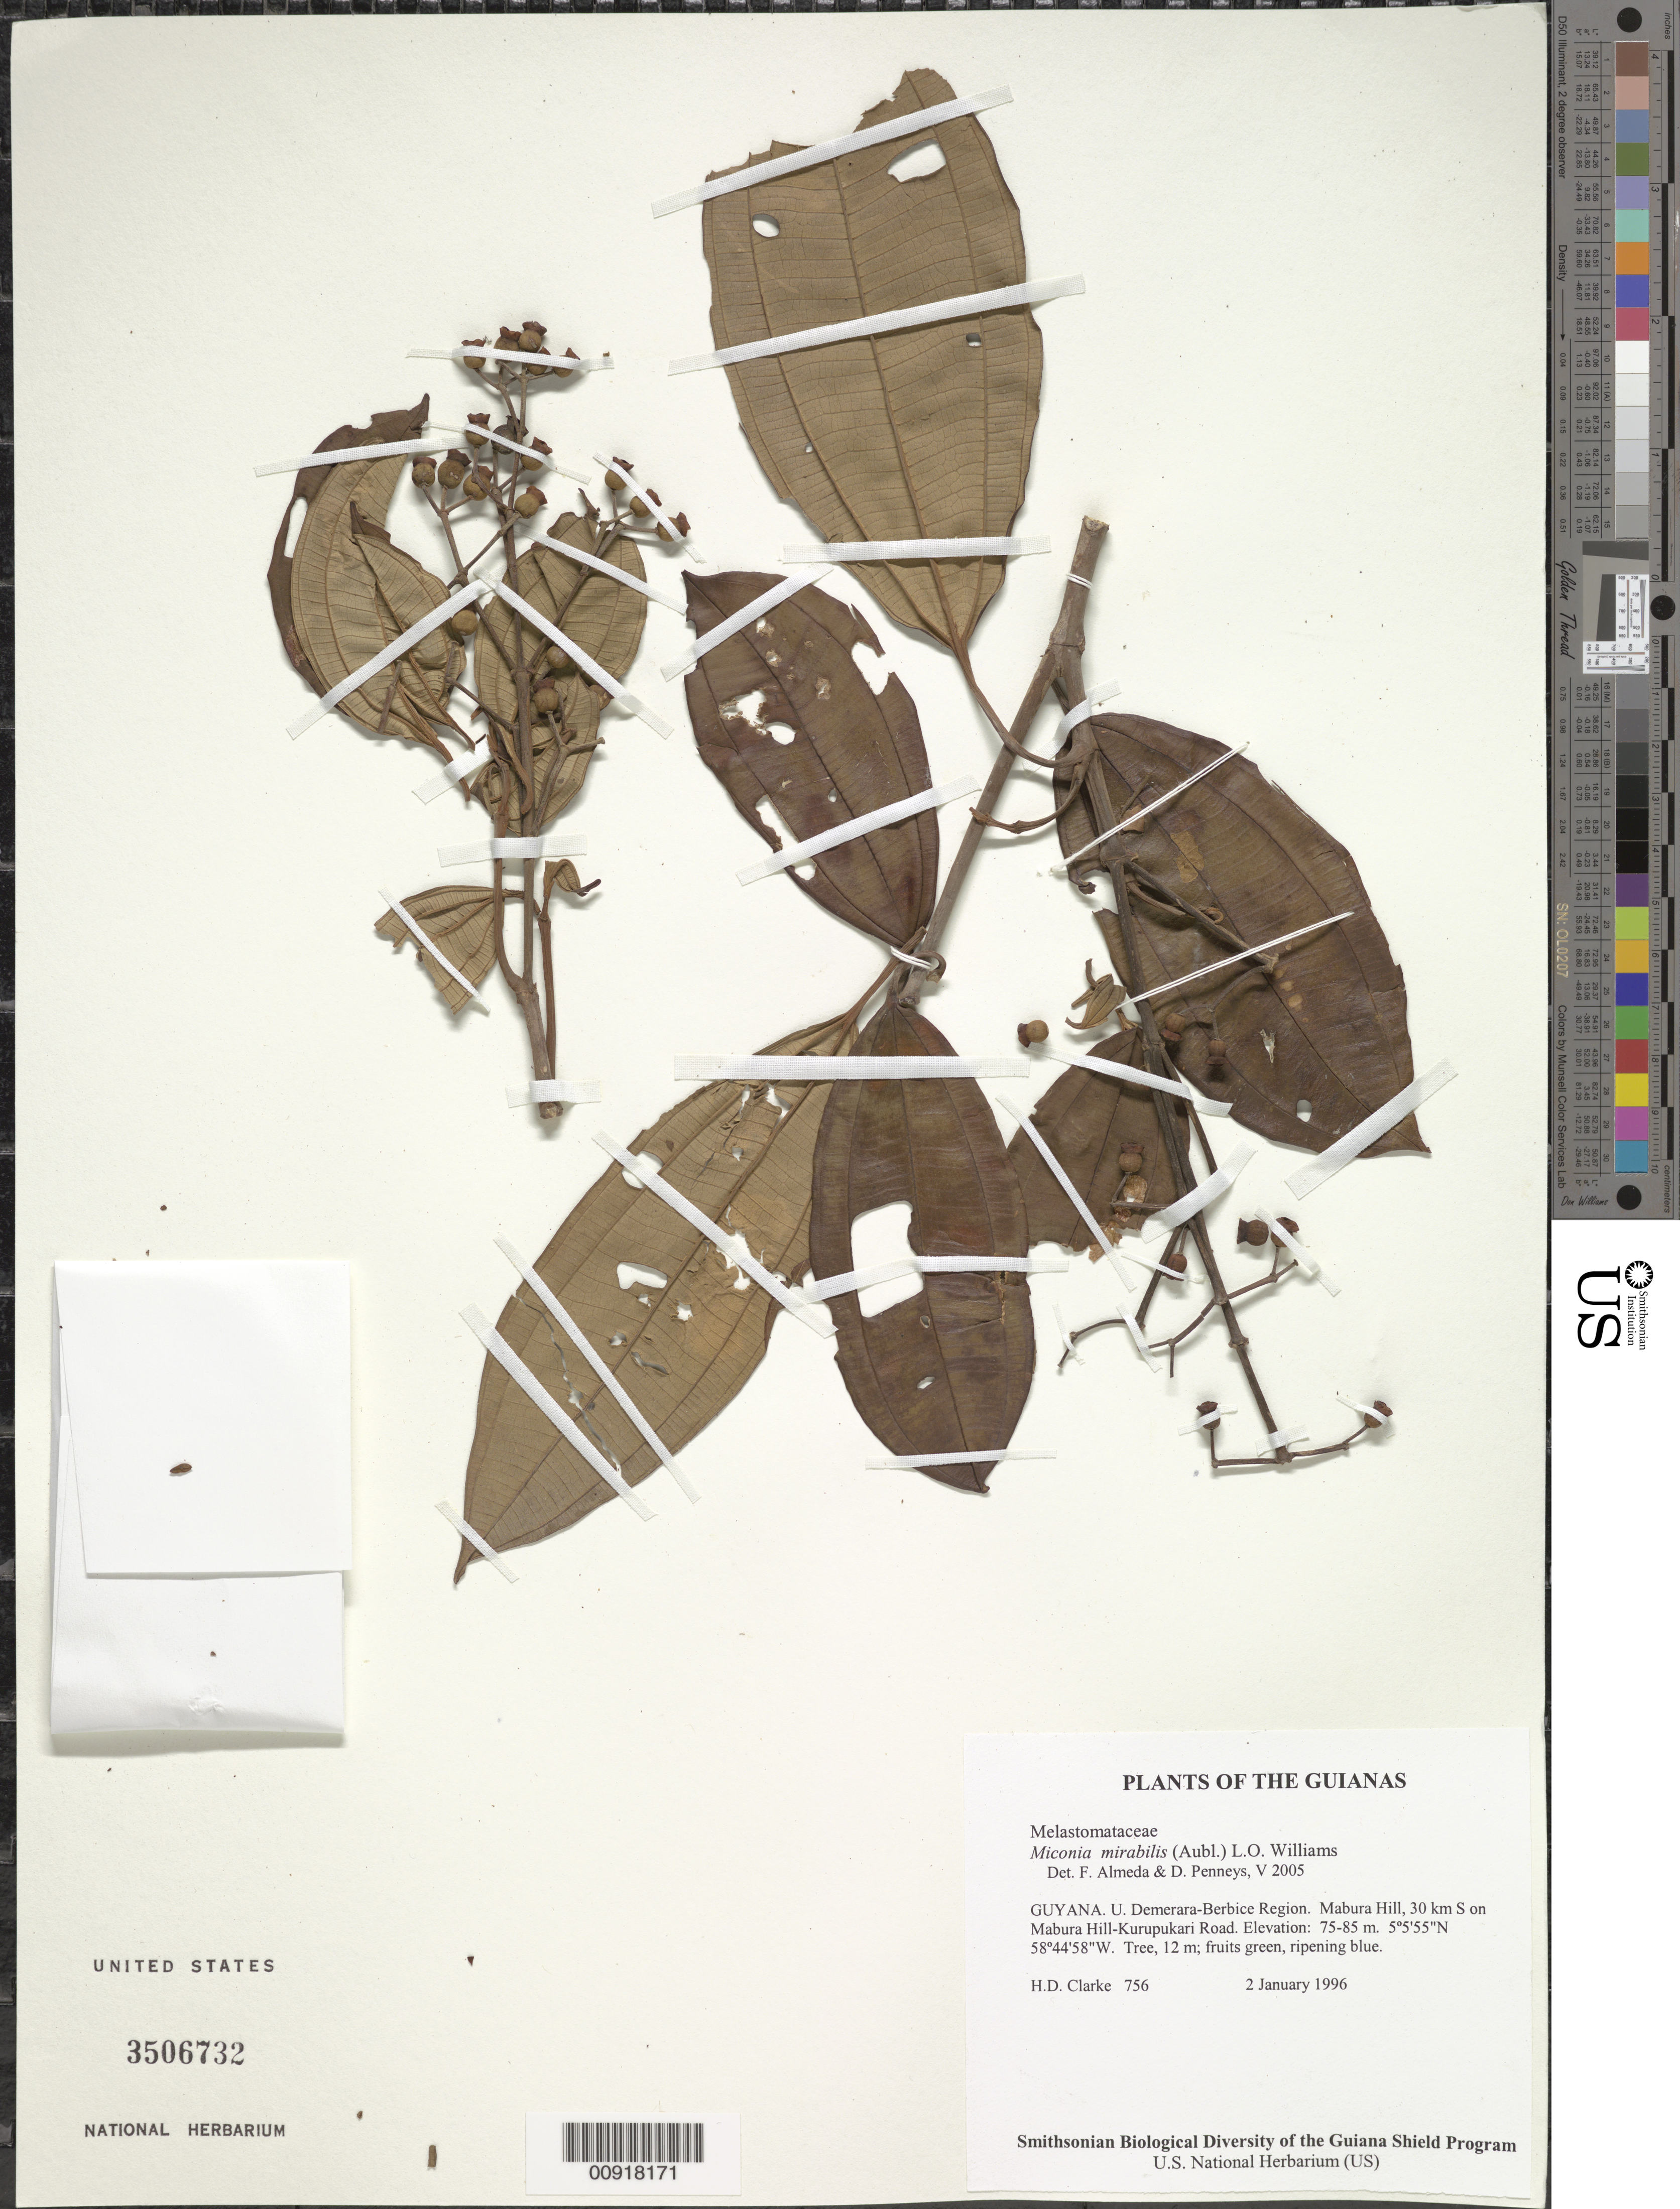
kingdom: Plantae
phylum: Tracheophyta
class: Magnoliopsida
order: Myrtales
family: Melastomataceae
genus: Miconia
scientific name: Miconia mirabilis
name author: (Aubl.) L.O. Williams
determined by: Almeda, F.; Penneys, D. S.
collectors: H. D. Clarke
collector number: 756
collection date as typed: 2 January 1996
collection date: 1996-01-02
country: Guyana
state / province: U. Demerara-Berbice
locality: Mabura Hill, 30 km S on Mabura Hill-Kurupukari Road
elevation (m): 75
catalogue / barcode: US 3506732